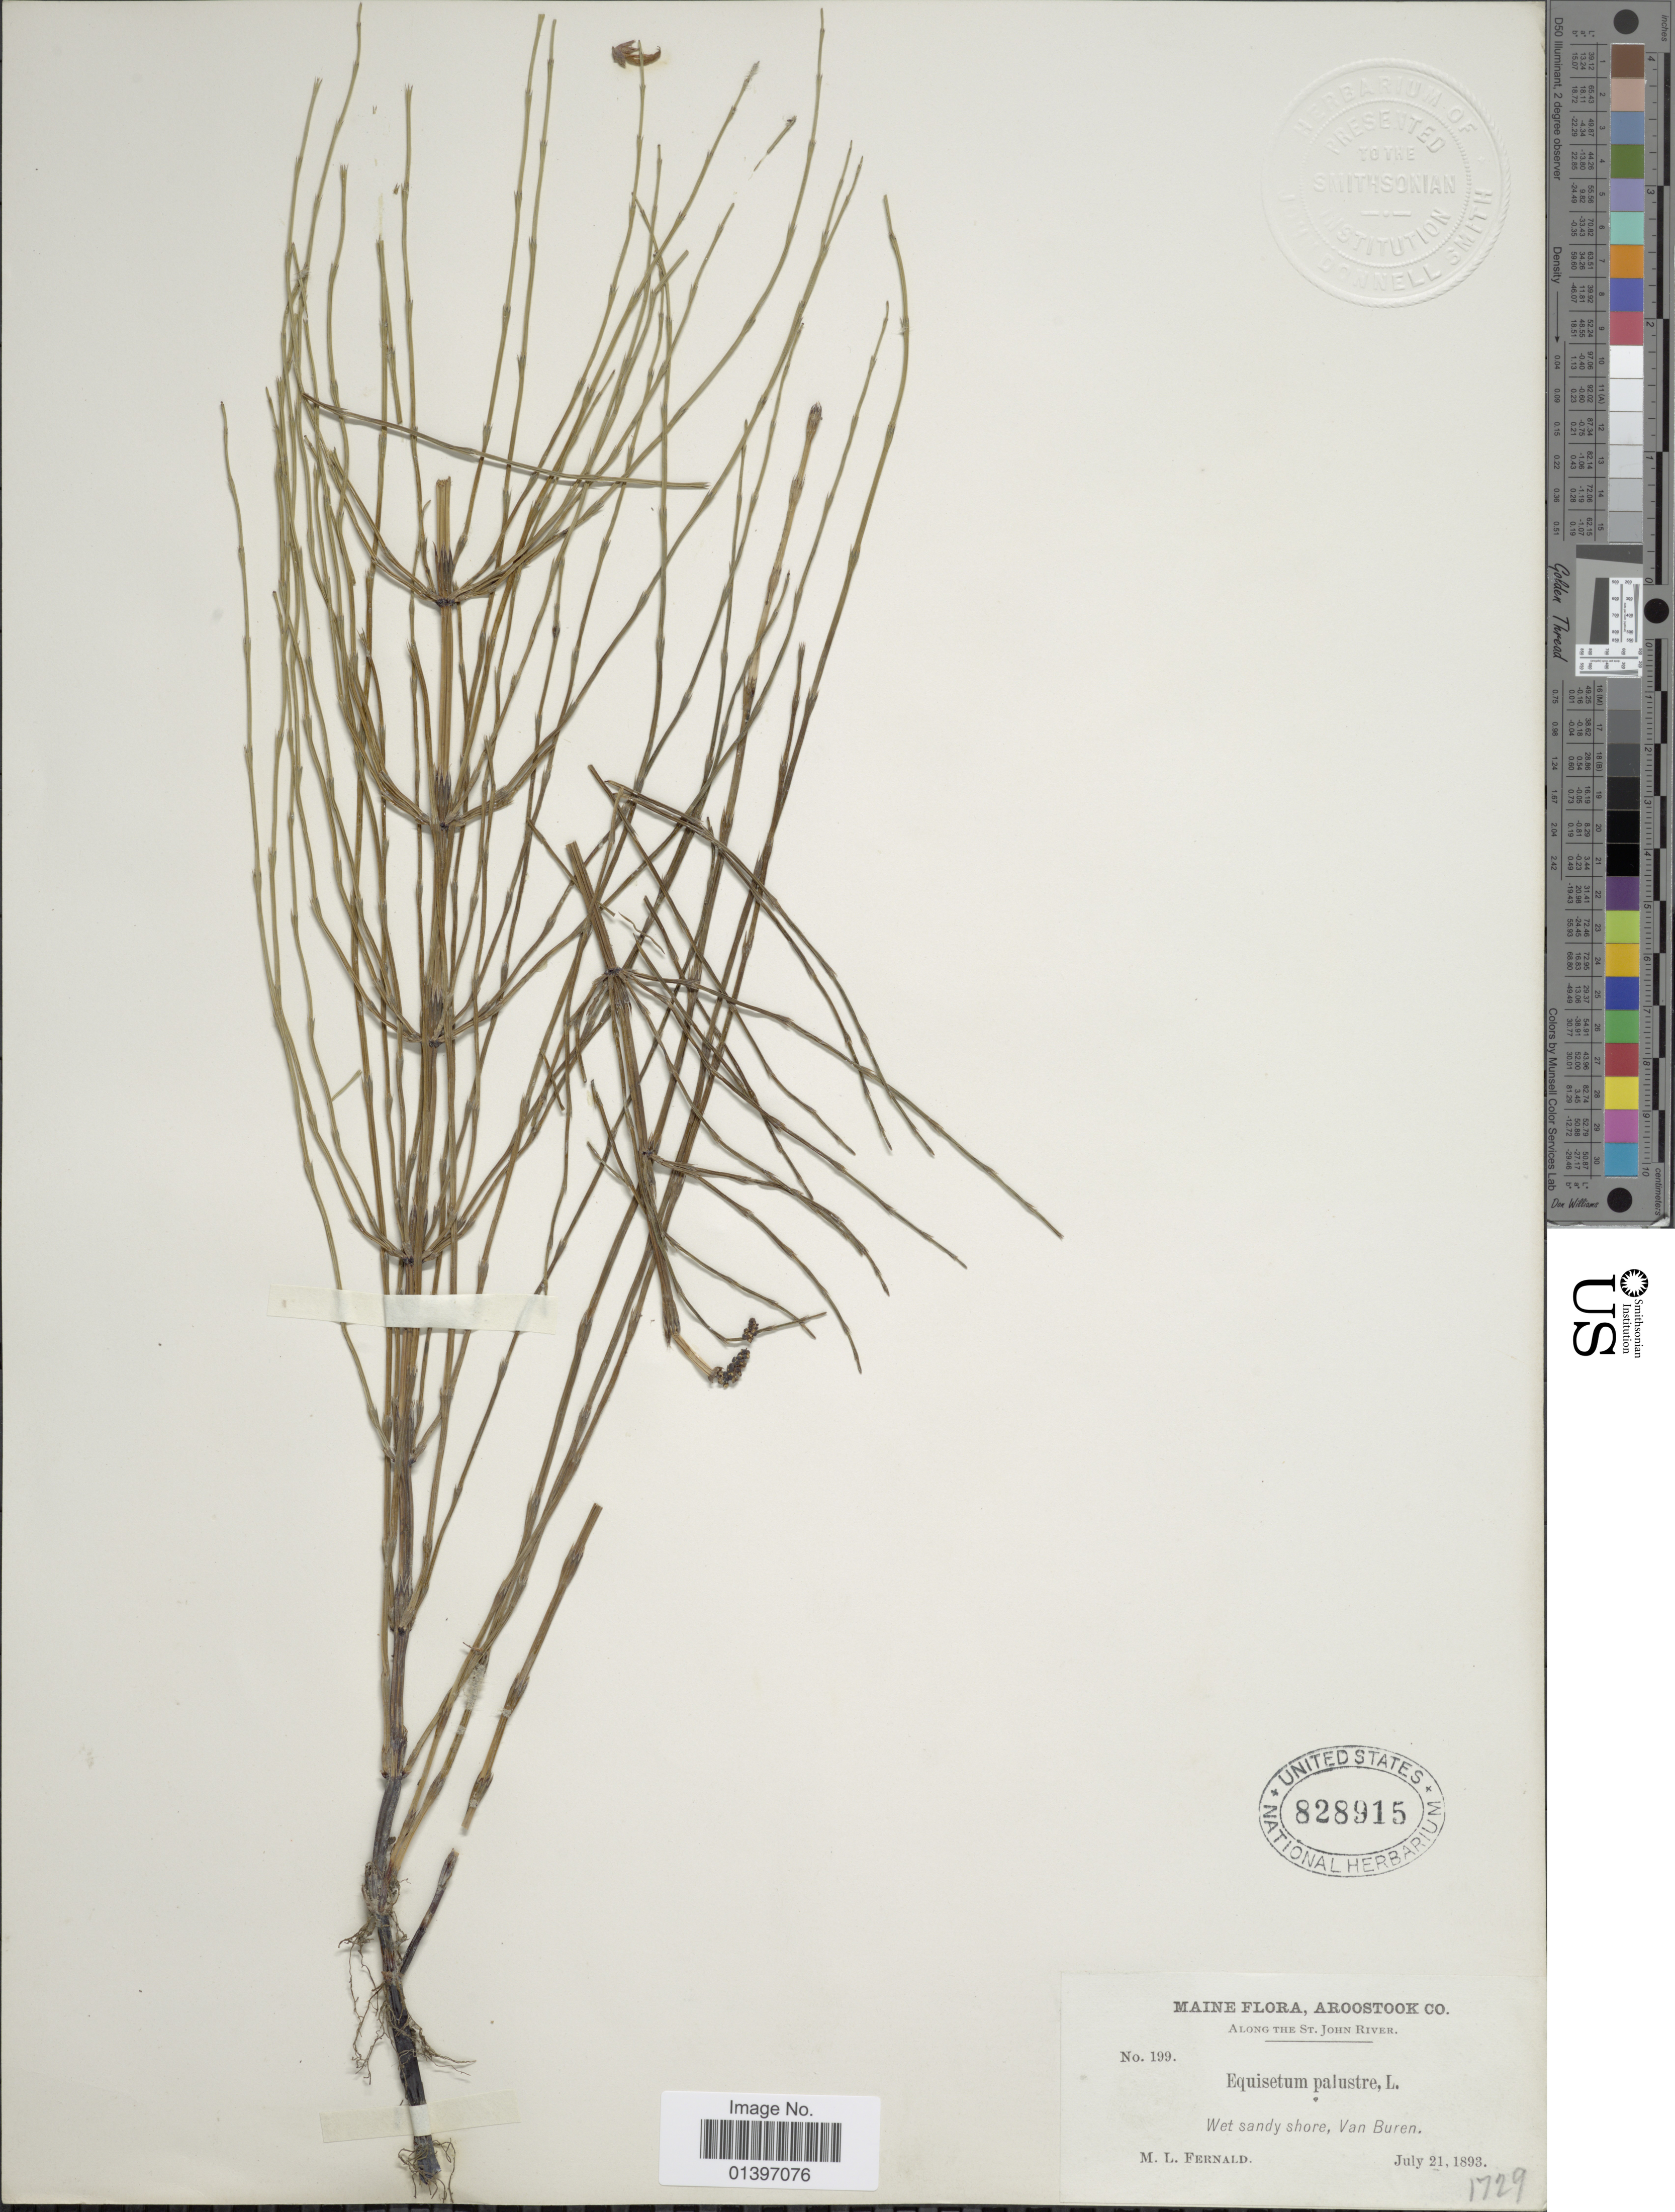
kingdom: Plantae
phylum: Tracheophyta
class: Polypodiopsida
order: Equisetales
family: Equisetaceae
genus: Equisetum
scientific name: Equisetum palustre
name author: L.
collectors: M. L. Fernald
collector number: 199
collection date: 1893-07-21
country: United States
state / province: Maine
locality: Maine Flore, Aroostook Co., Along the St. John River, Wet sandy shore,Van Buren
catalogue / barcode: US 828915